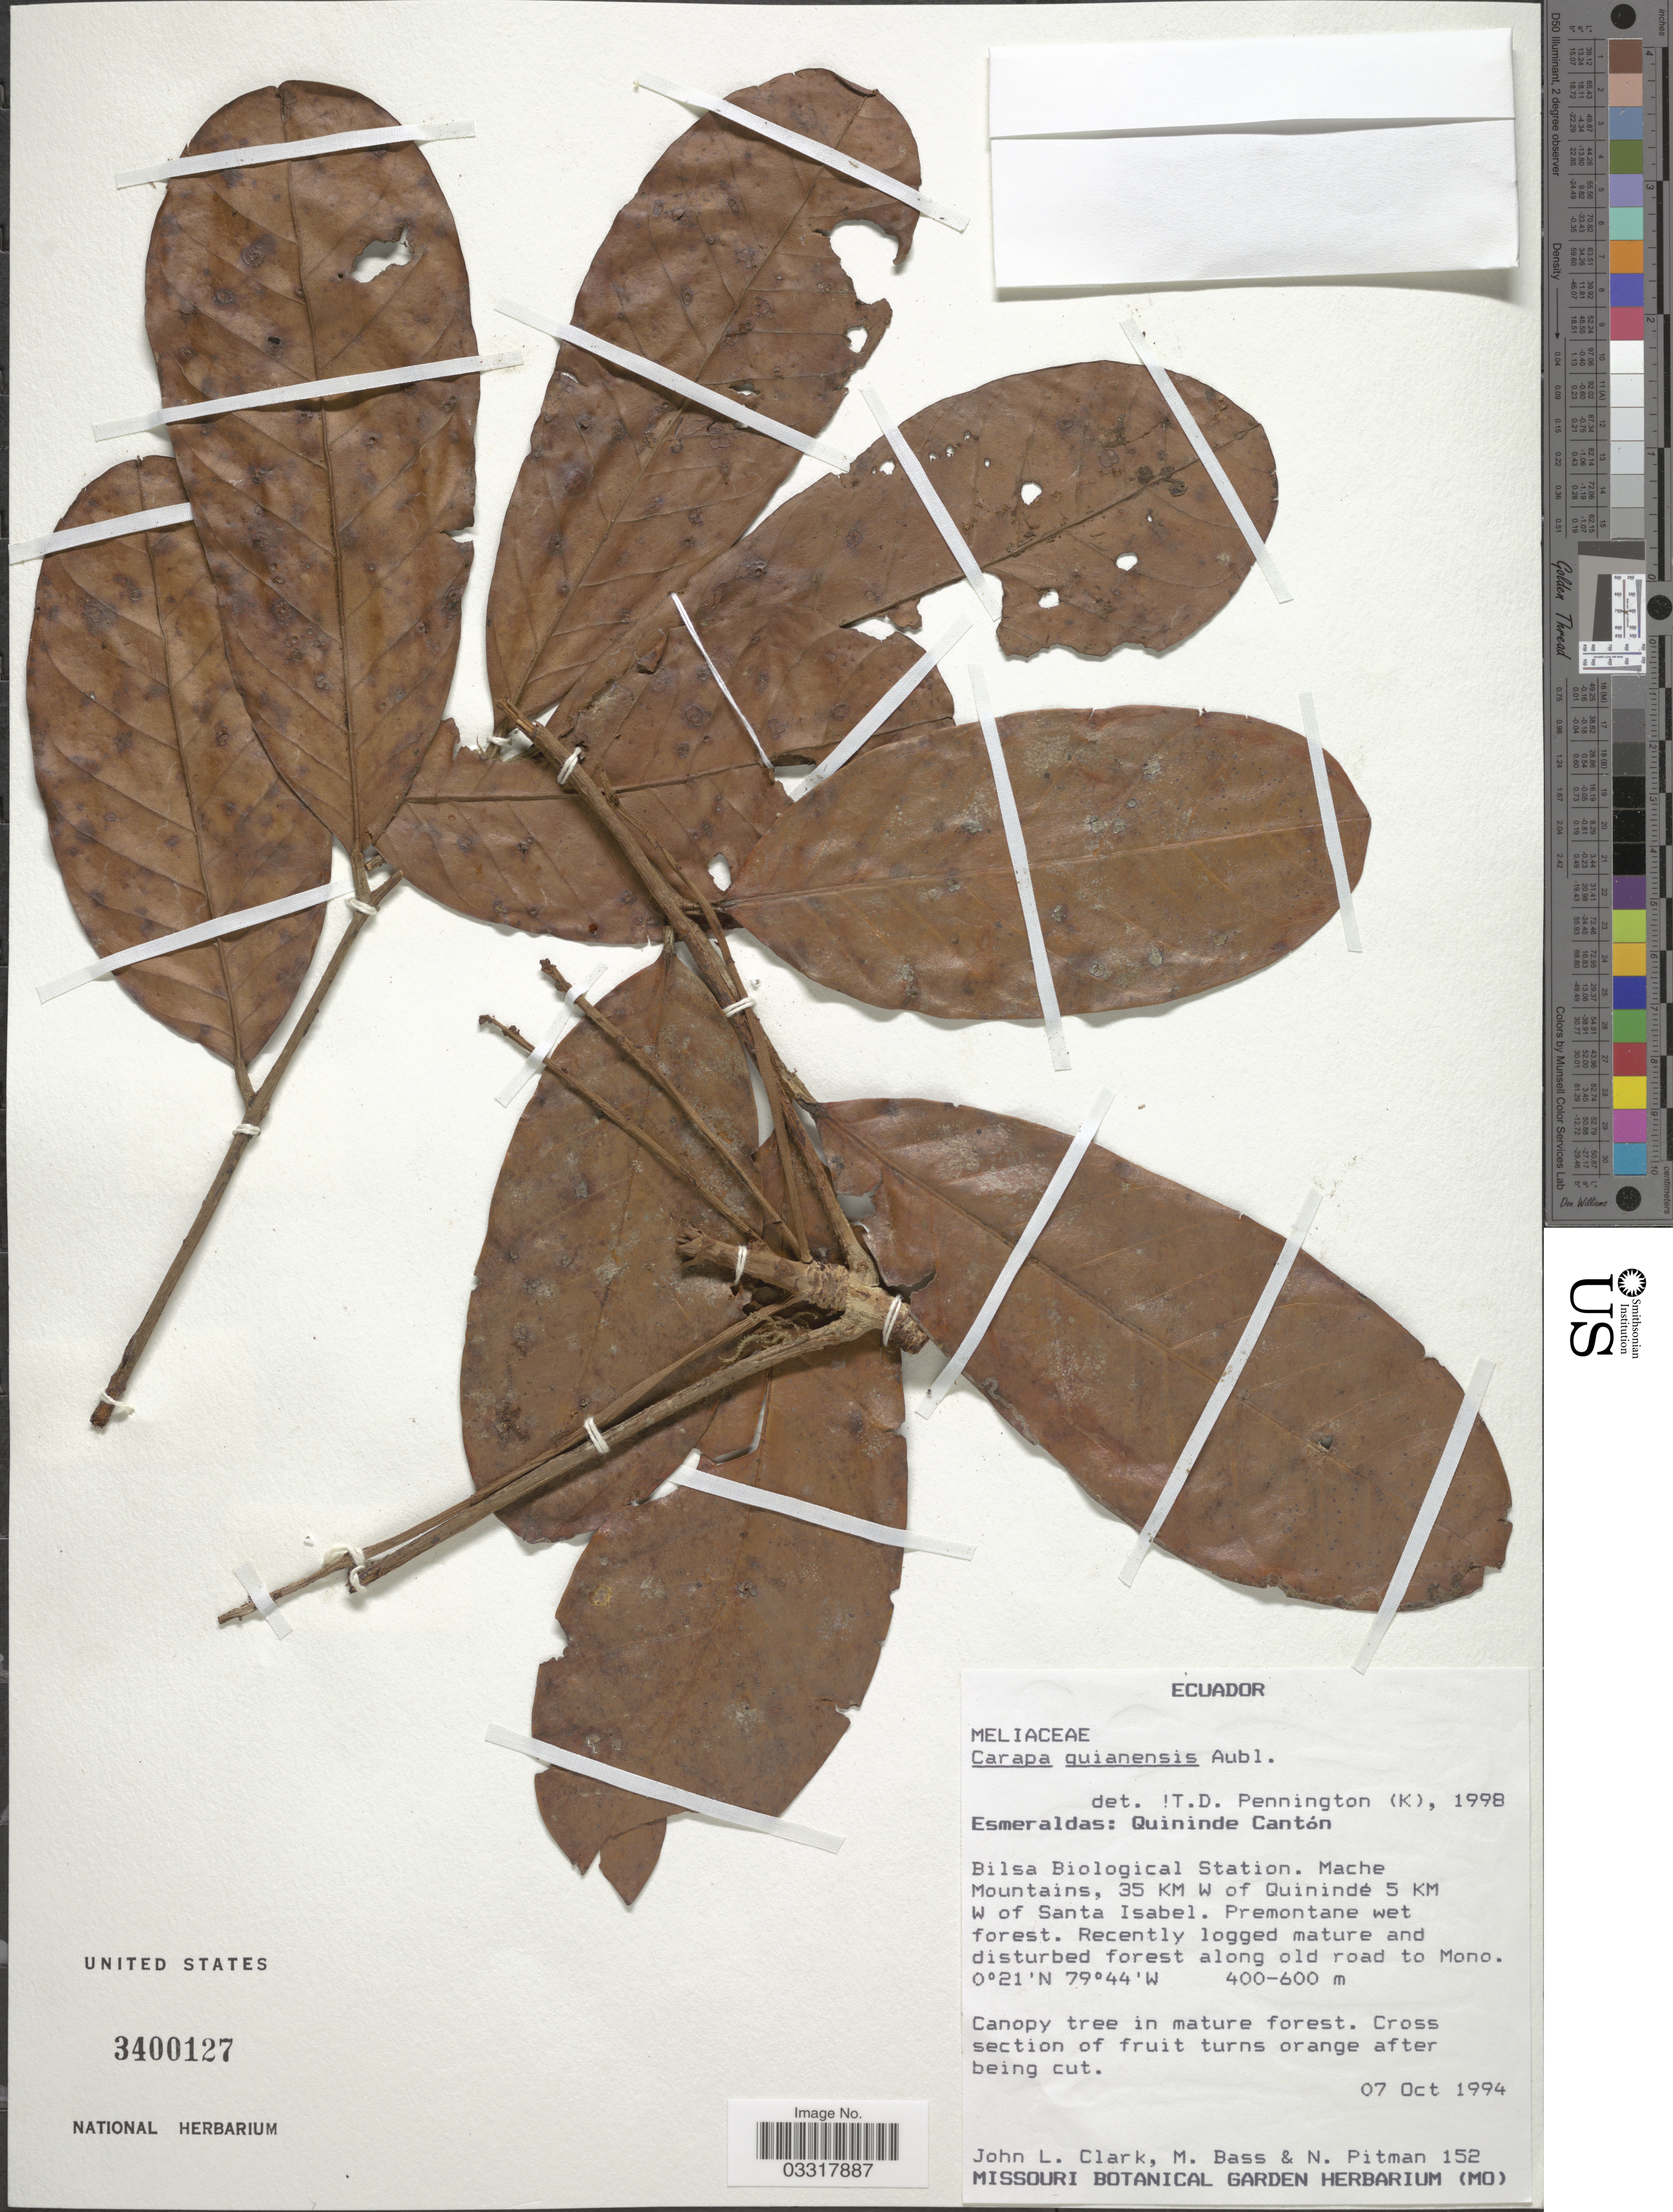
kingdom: Plantae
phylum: Tracheophyta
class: Magnoliopsida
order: Sapindales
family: Meliaceae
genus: Carapa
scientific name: Carapa guianensis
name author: Aubl.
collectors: J. L. Clark, M. Bass & N. Pitman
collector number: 152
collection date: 1994-10-07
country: Ecuador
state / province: Esmeraldas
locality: Quininde Cantón. Bilsa Biological Station. Mache Mountains, 35 KM W of Quinindé 5 KM W of Santa Isabel. Along old road to Mono.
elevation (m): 400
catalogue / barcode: US 3400127